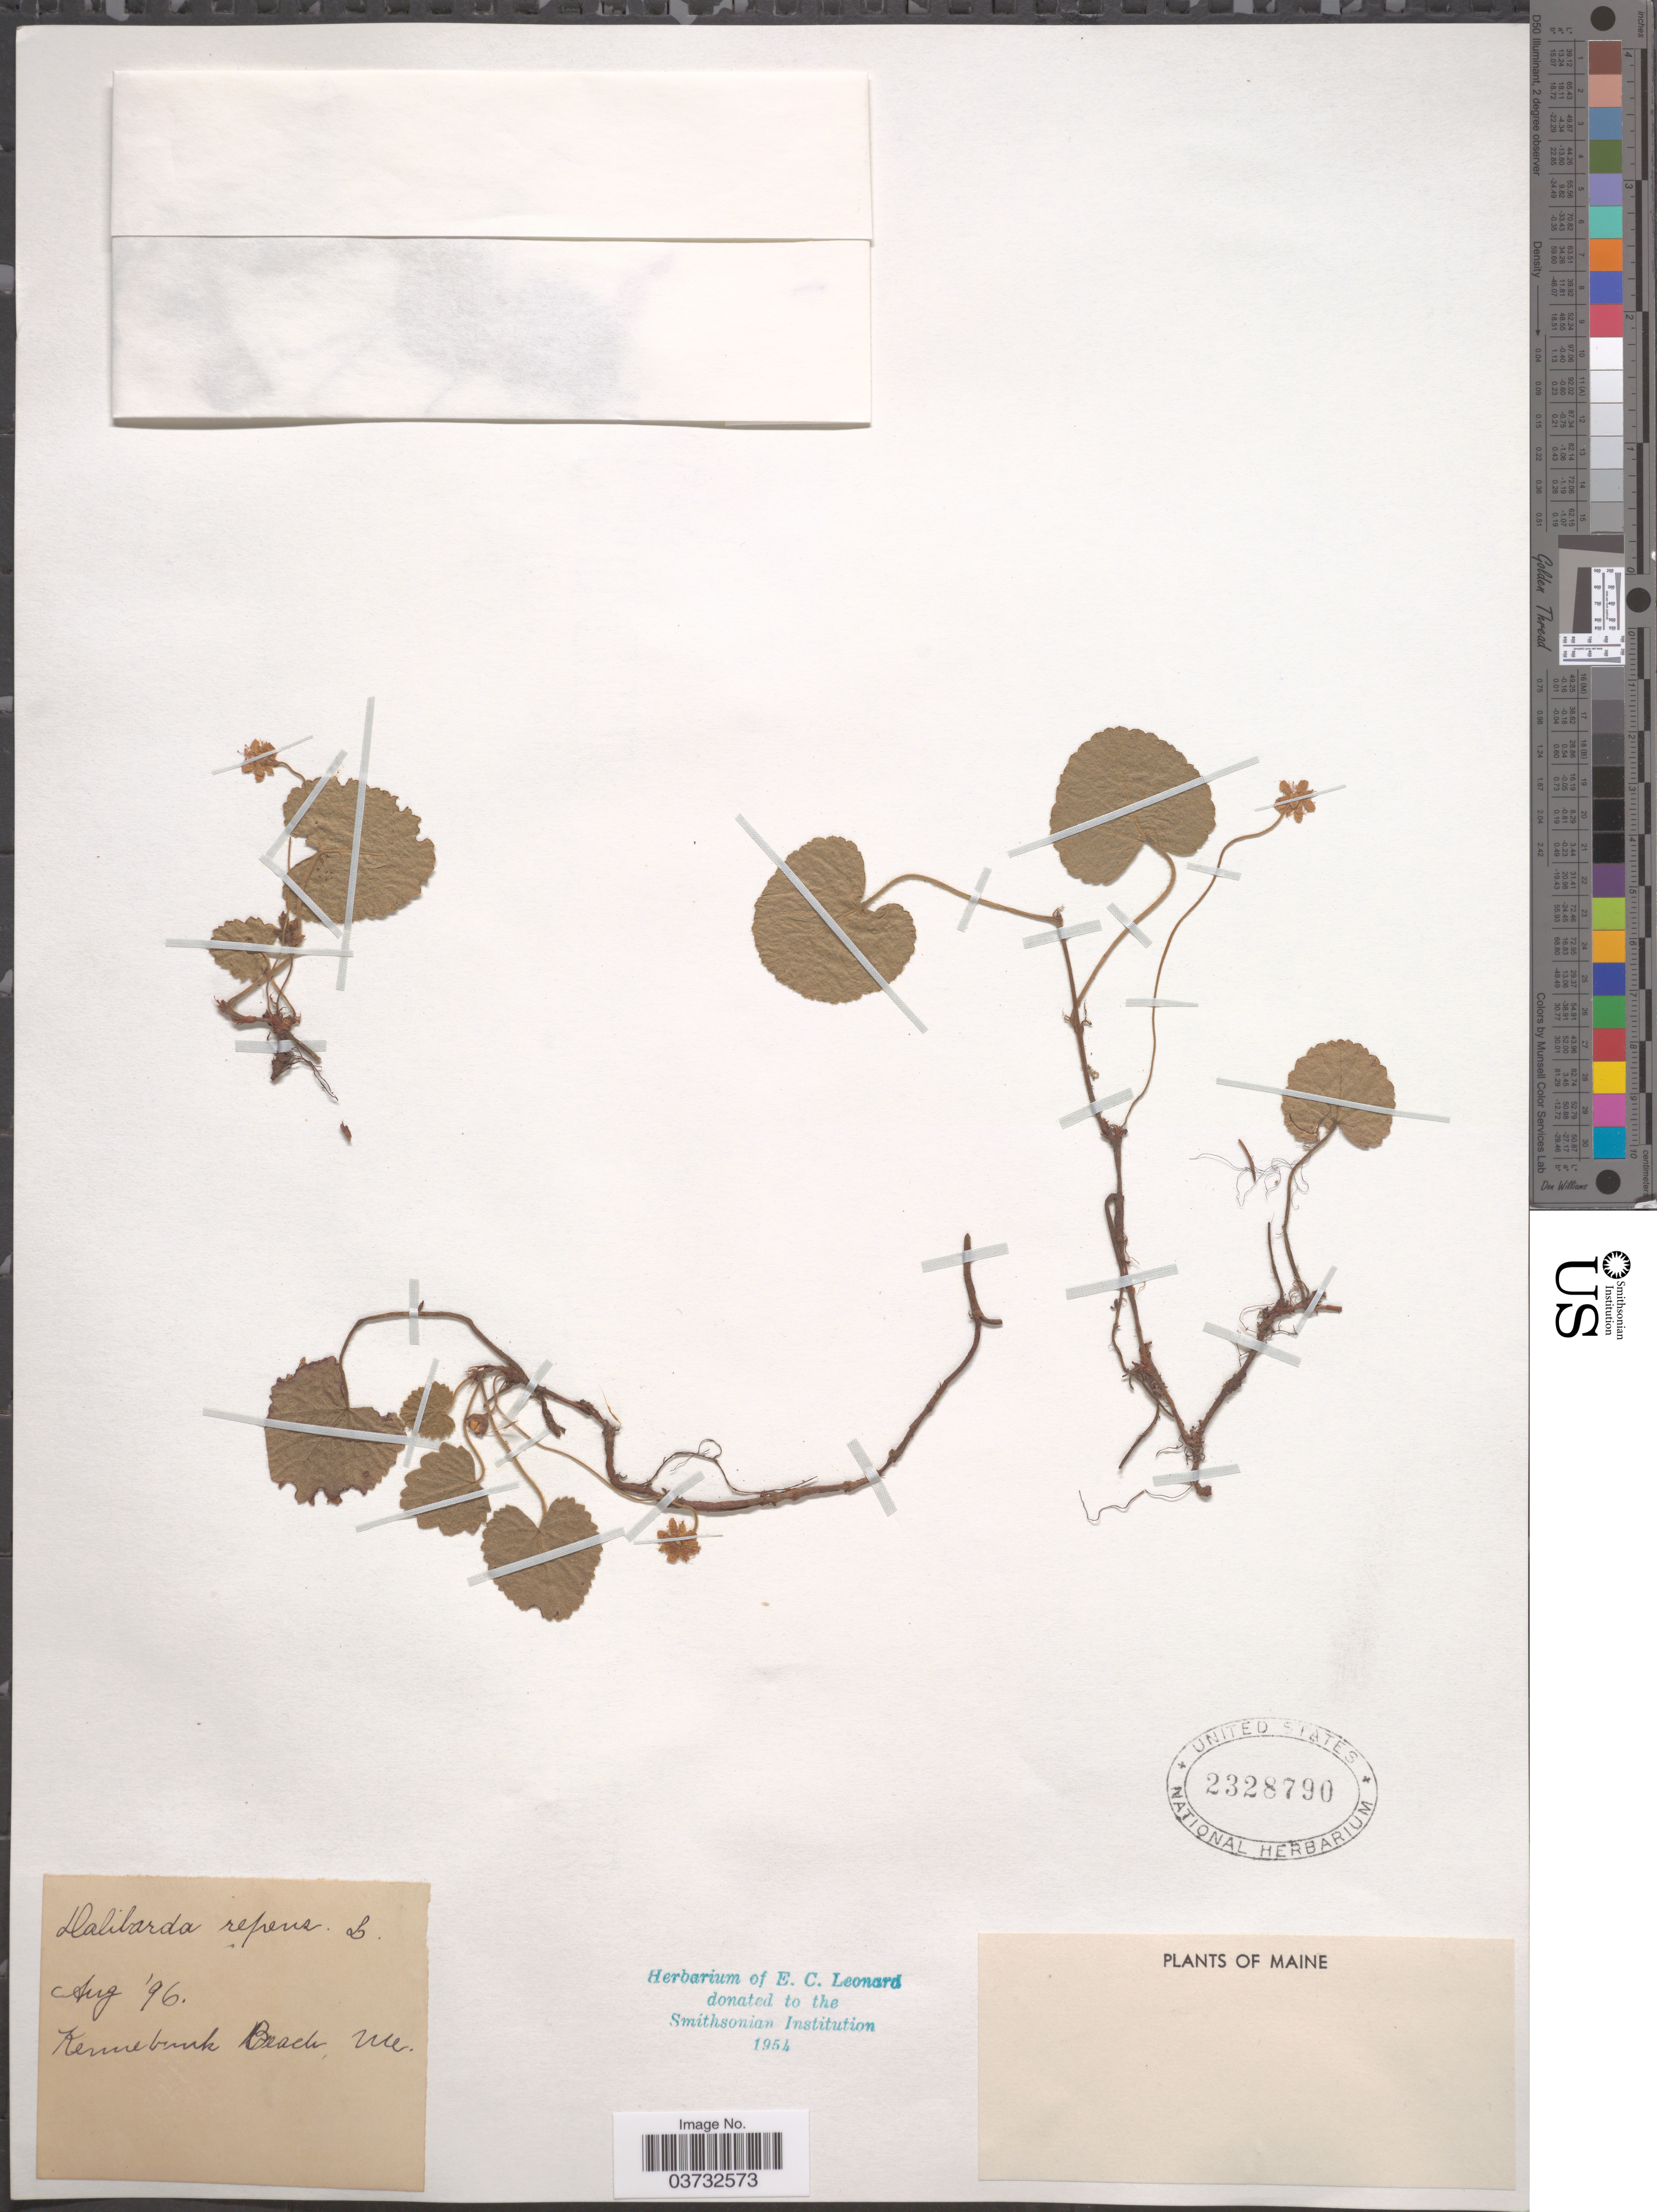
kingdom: Plantae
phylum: Tracheophyta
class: Magnoliopsida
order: Rosales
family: Rosaceae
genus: Rubus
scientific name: Rubus sp.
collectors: ex herb. E.C. Leonard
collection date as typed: Transcribed d/m/y: /8/96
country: United States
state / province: Maine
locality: Kennebunk Beach.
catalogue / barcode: US 2328790